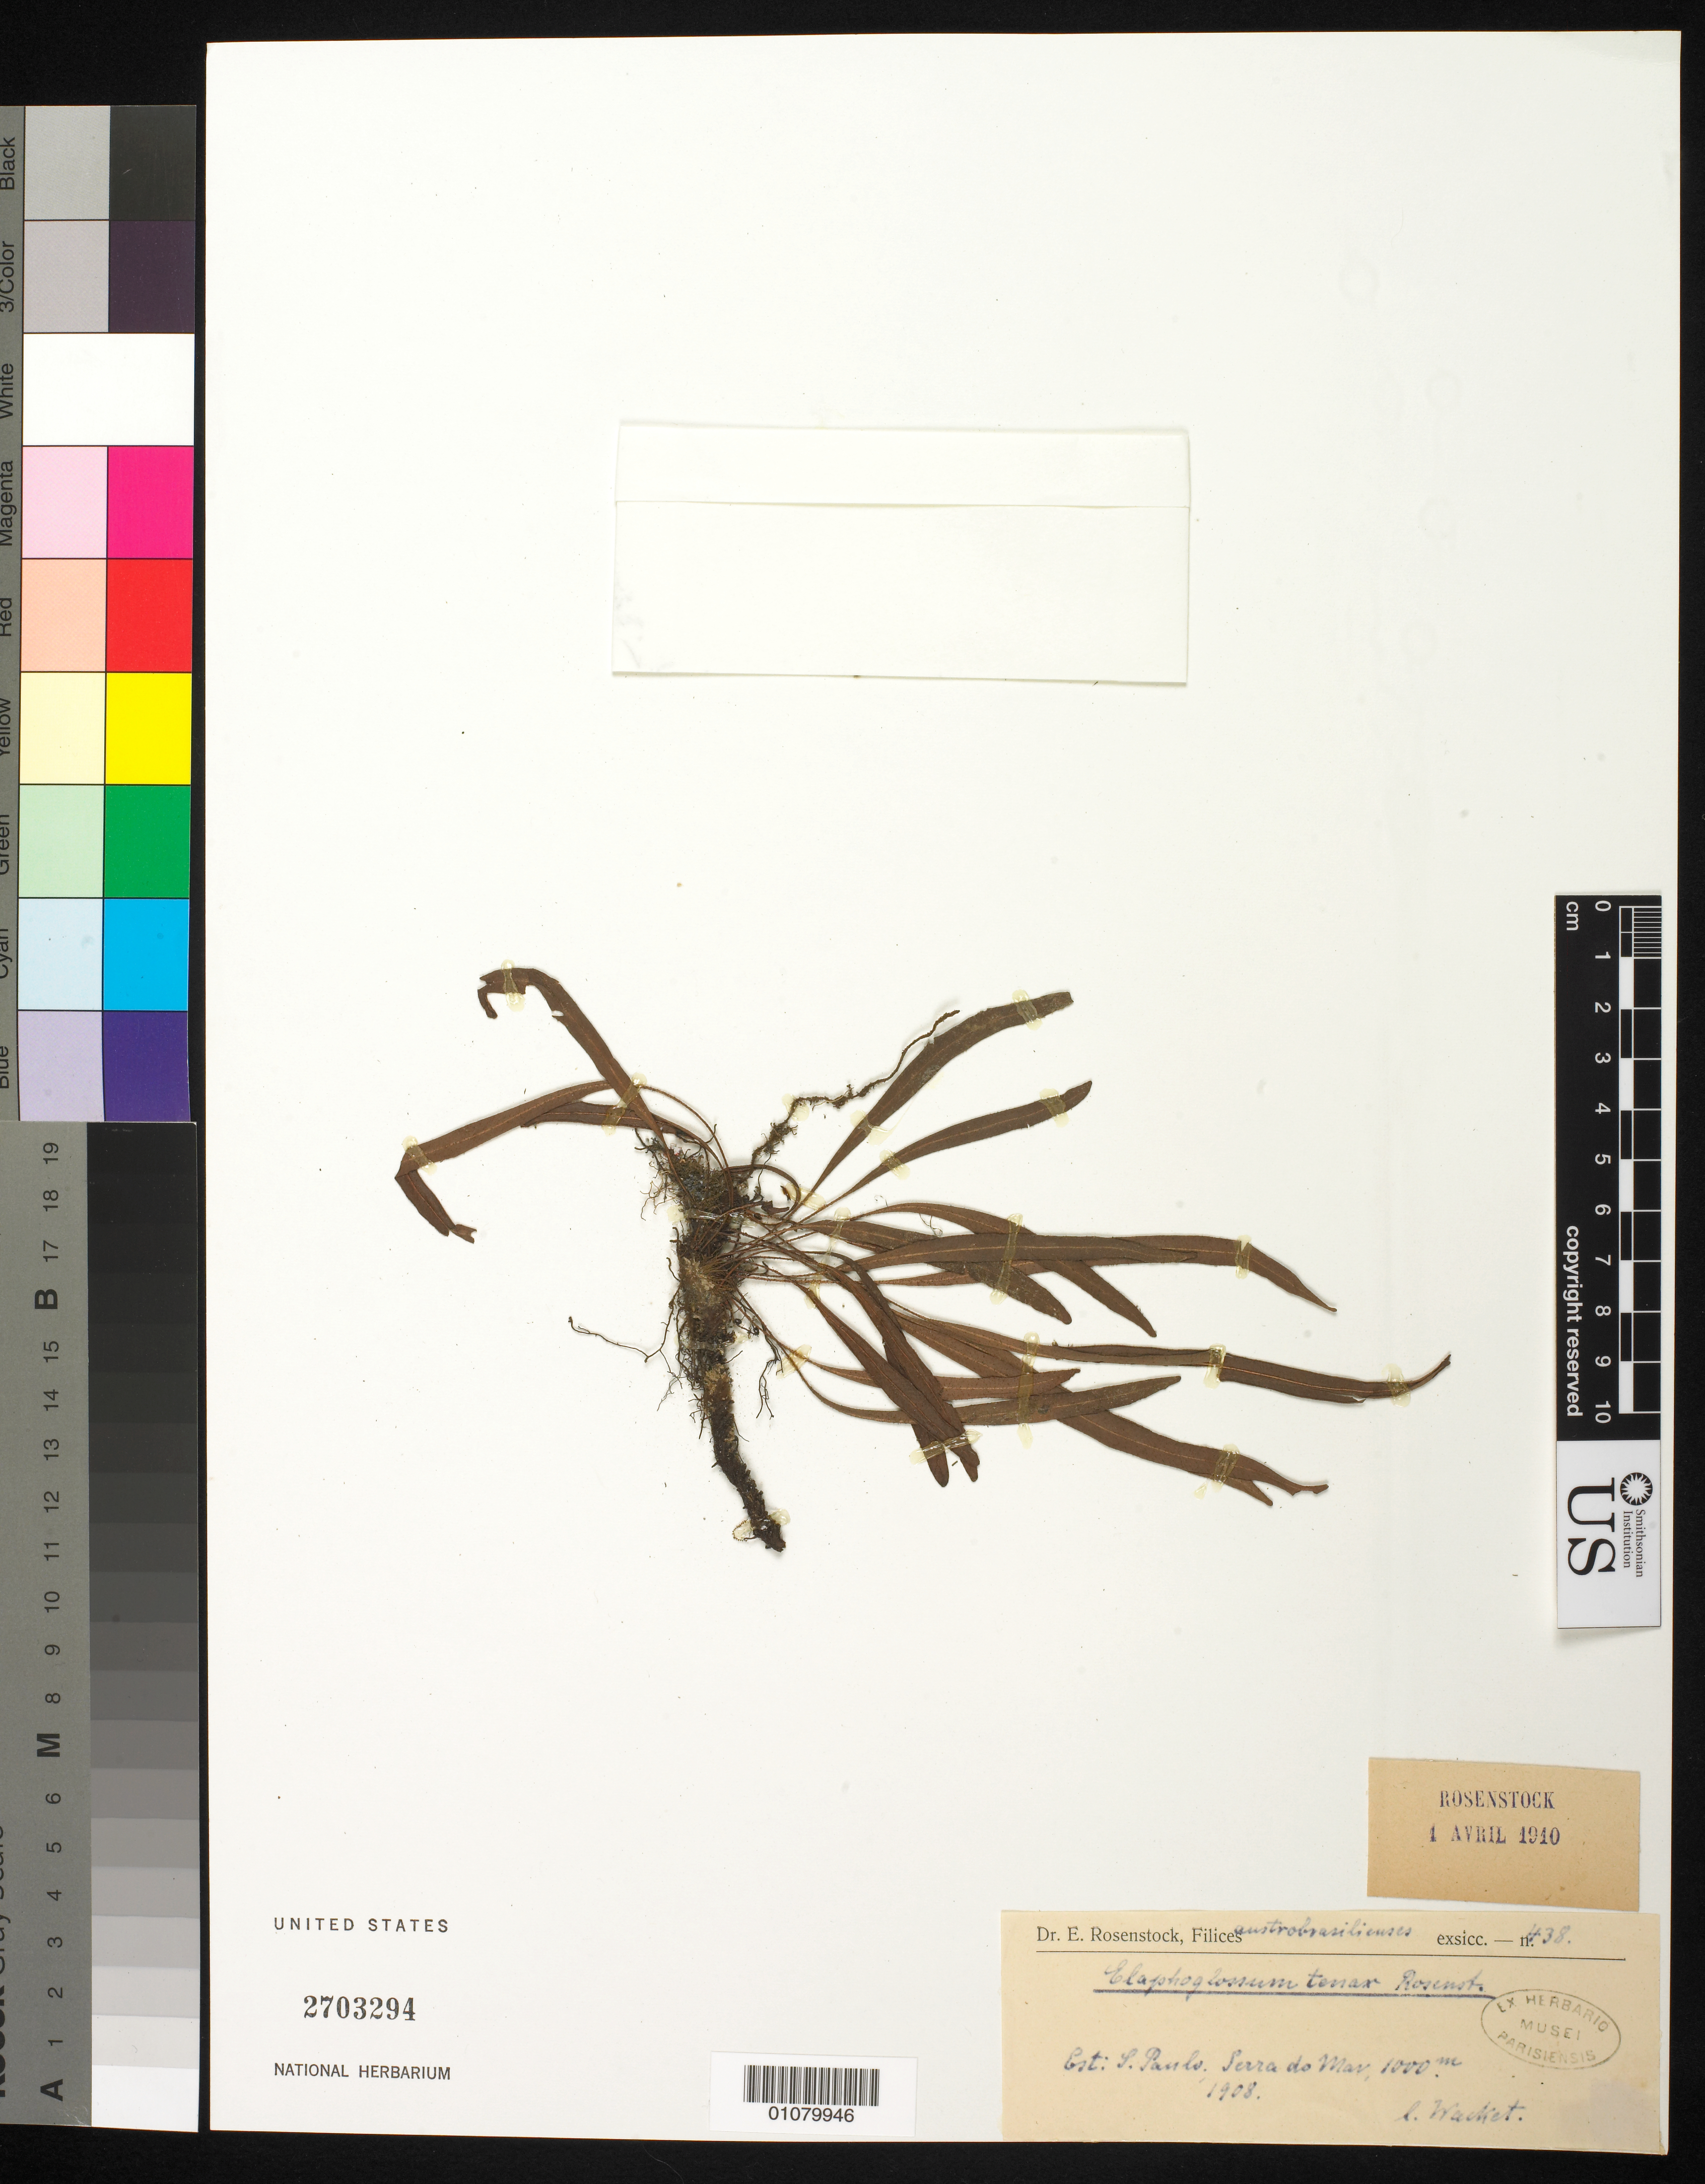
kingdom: Plantae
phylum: Tracheophyta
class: Polypodiopsida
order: Polypodiales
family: Dryopteridaceae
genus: Elaphoglossum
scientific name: Elaphoglossum tenax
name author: Rosenst.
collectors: M. Wacket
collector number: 438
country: Brazil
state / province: São Paulo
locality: Serra do Mar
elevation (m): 1000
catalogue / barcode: US 2703294